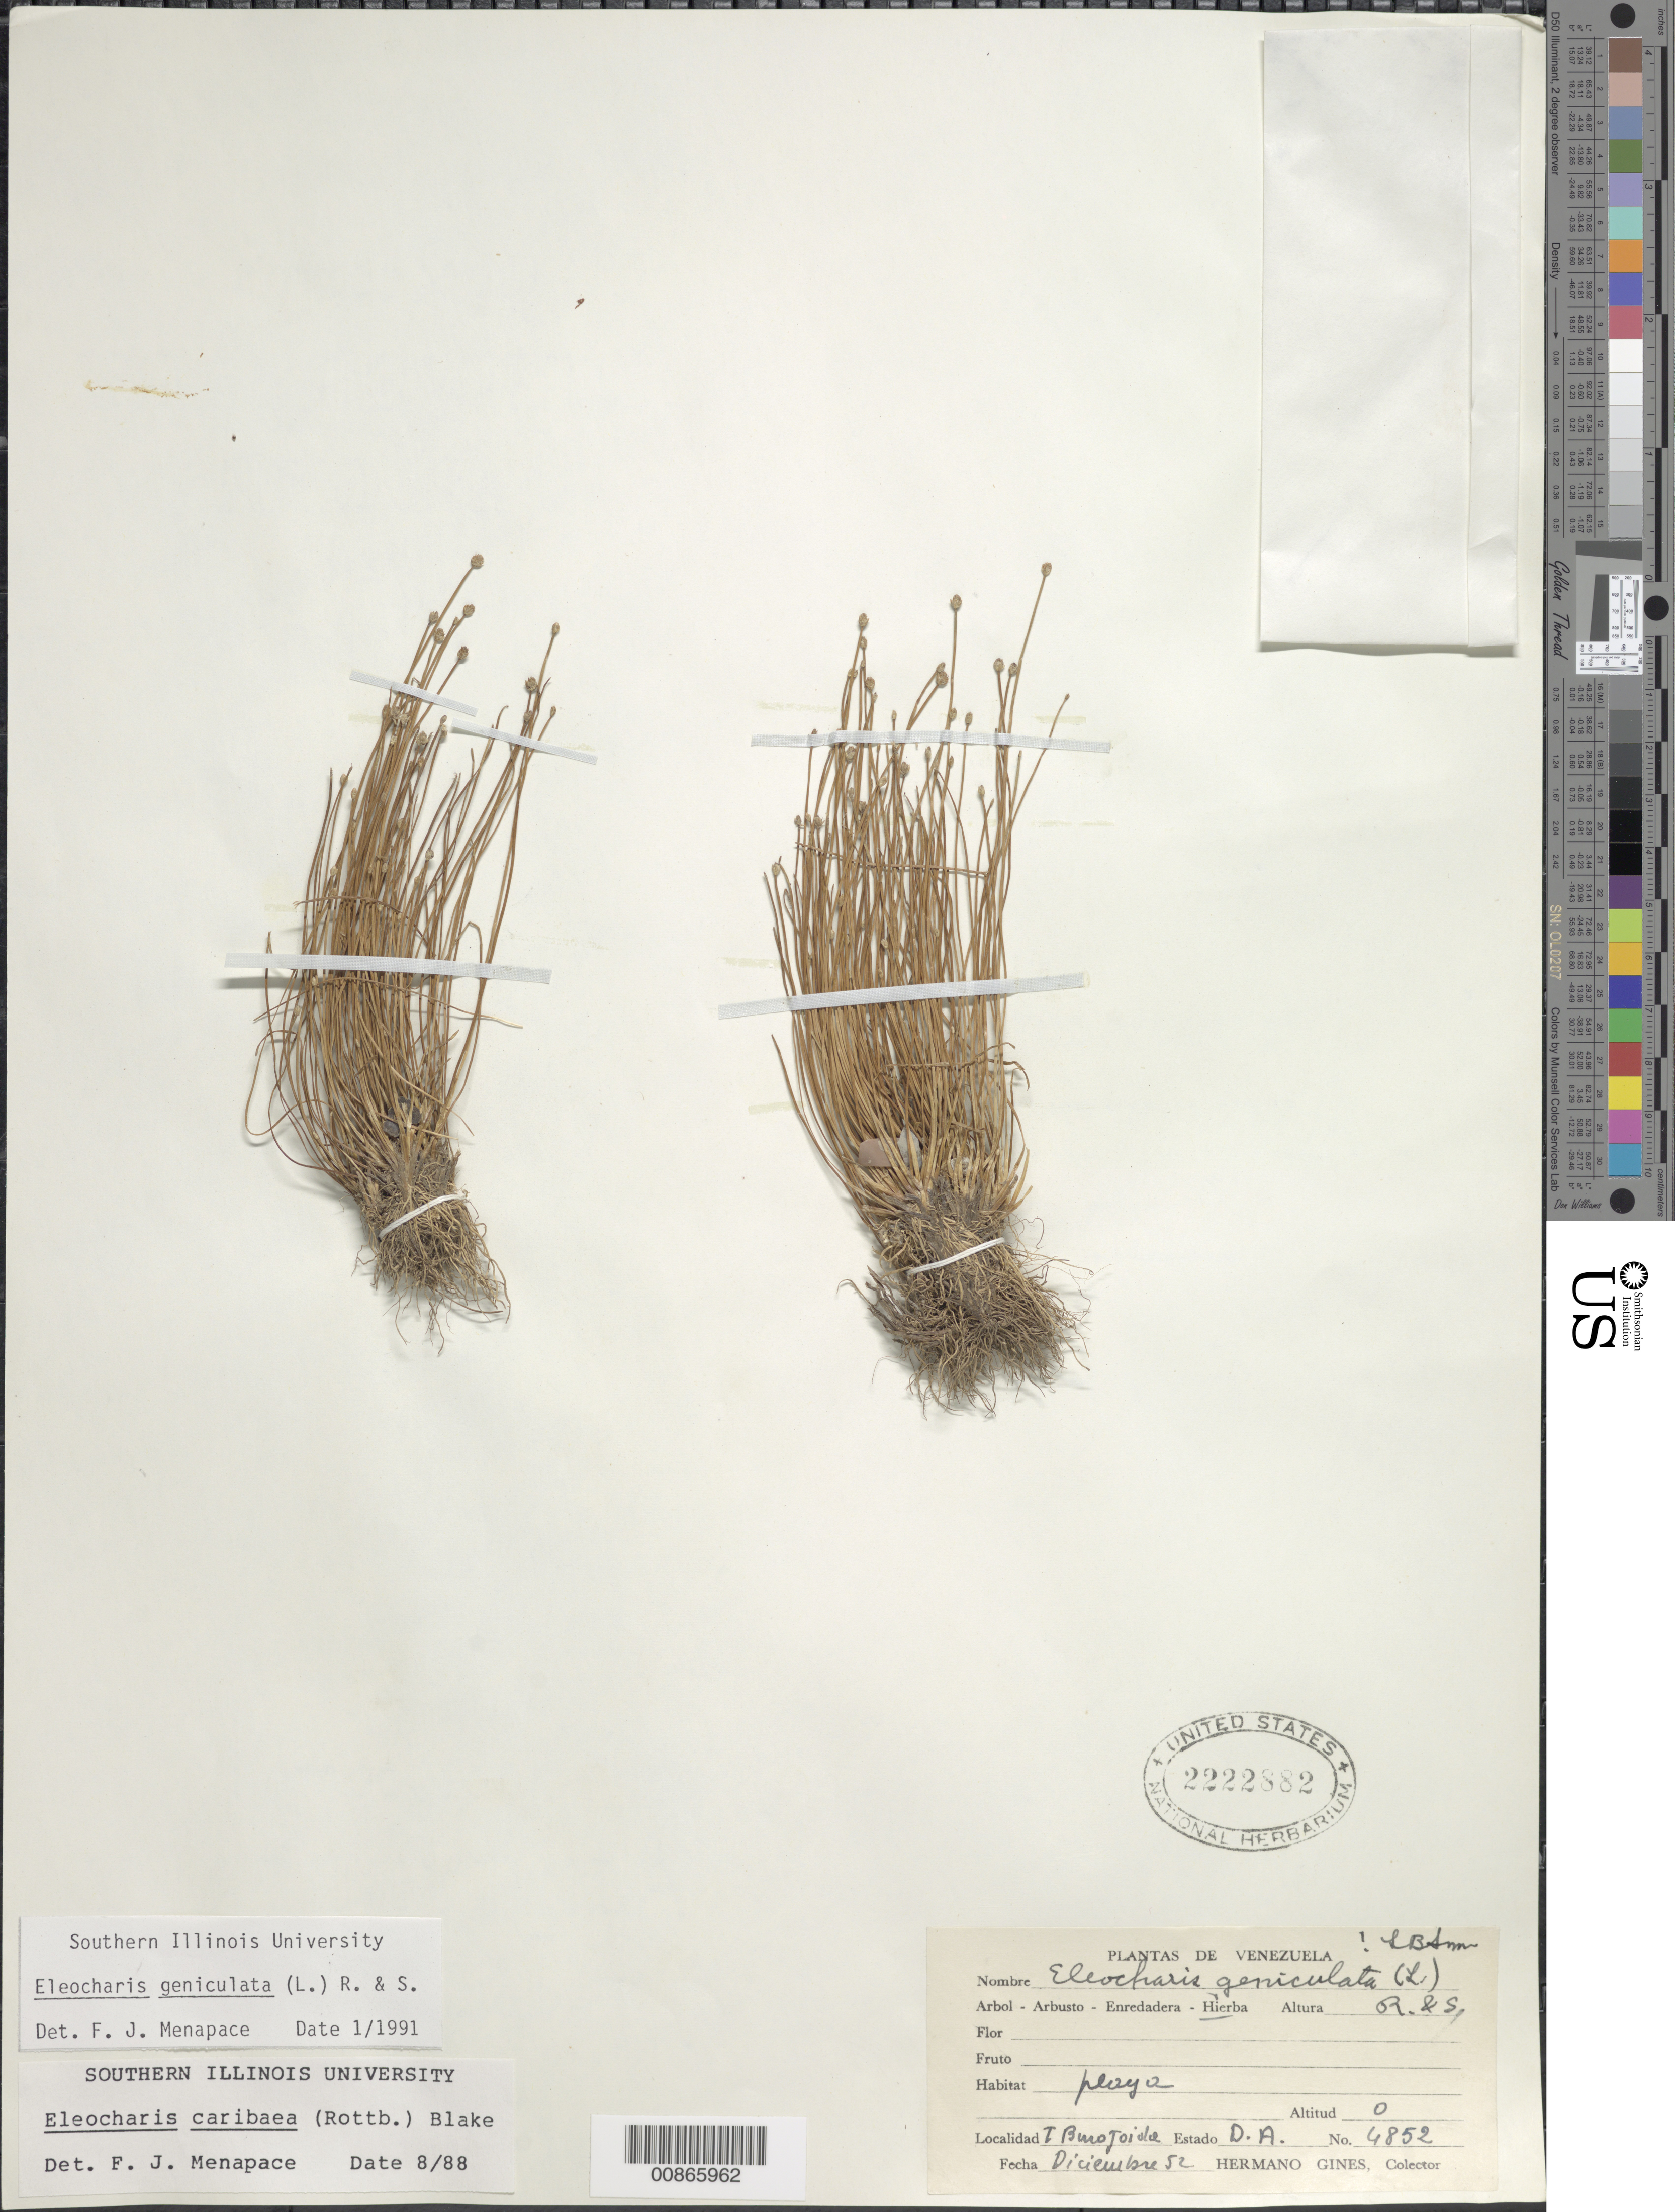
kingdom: Plantae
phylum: Tracheophyta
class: Liliopsida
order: Poales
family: Cyperaceae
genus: Eleocharis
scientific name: Eleocharis geniculata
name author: (L.) Roem. & Schult.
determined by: Menapace, F. J.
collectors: H. Gines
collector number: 4852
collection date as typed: Dec-52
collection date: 1952-12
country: Venezuela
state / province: Delta Amacuro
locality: Isla Burojoida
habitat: Playa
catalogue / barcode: US 2222882